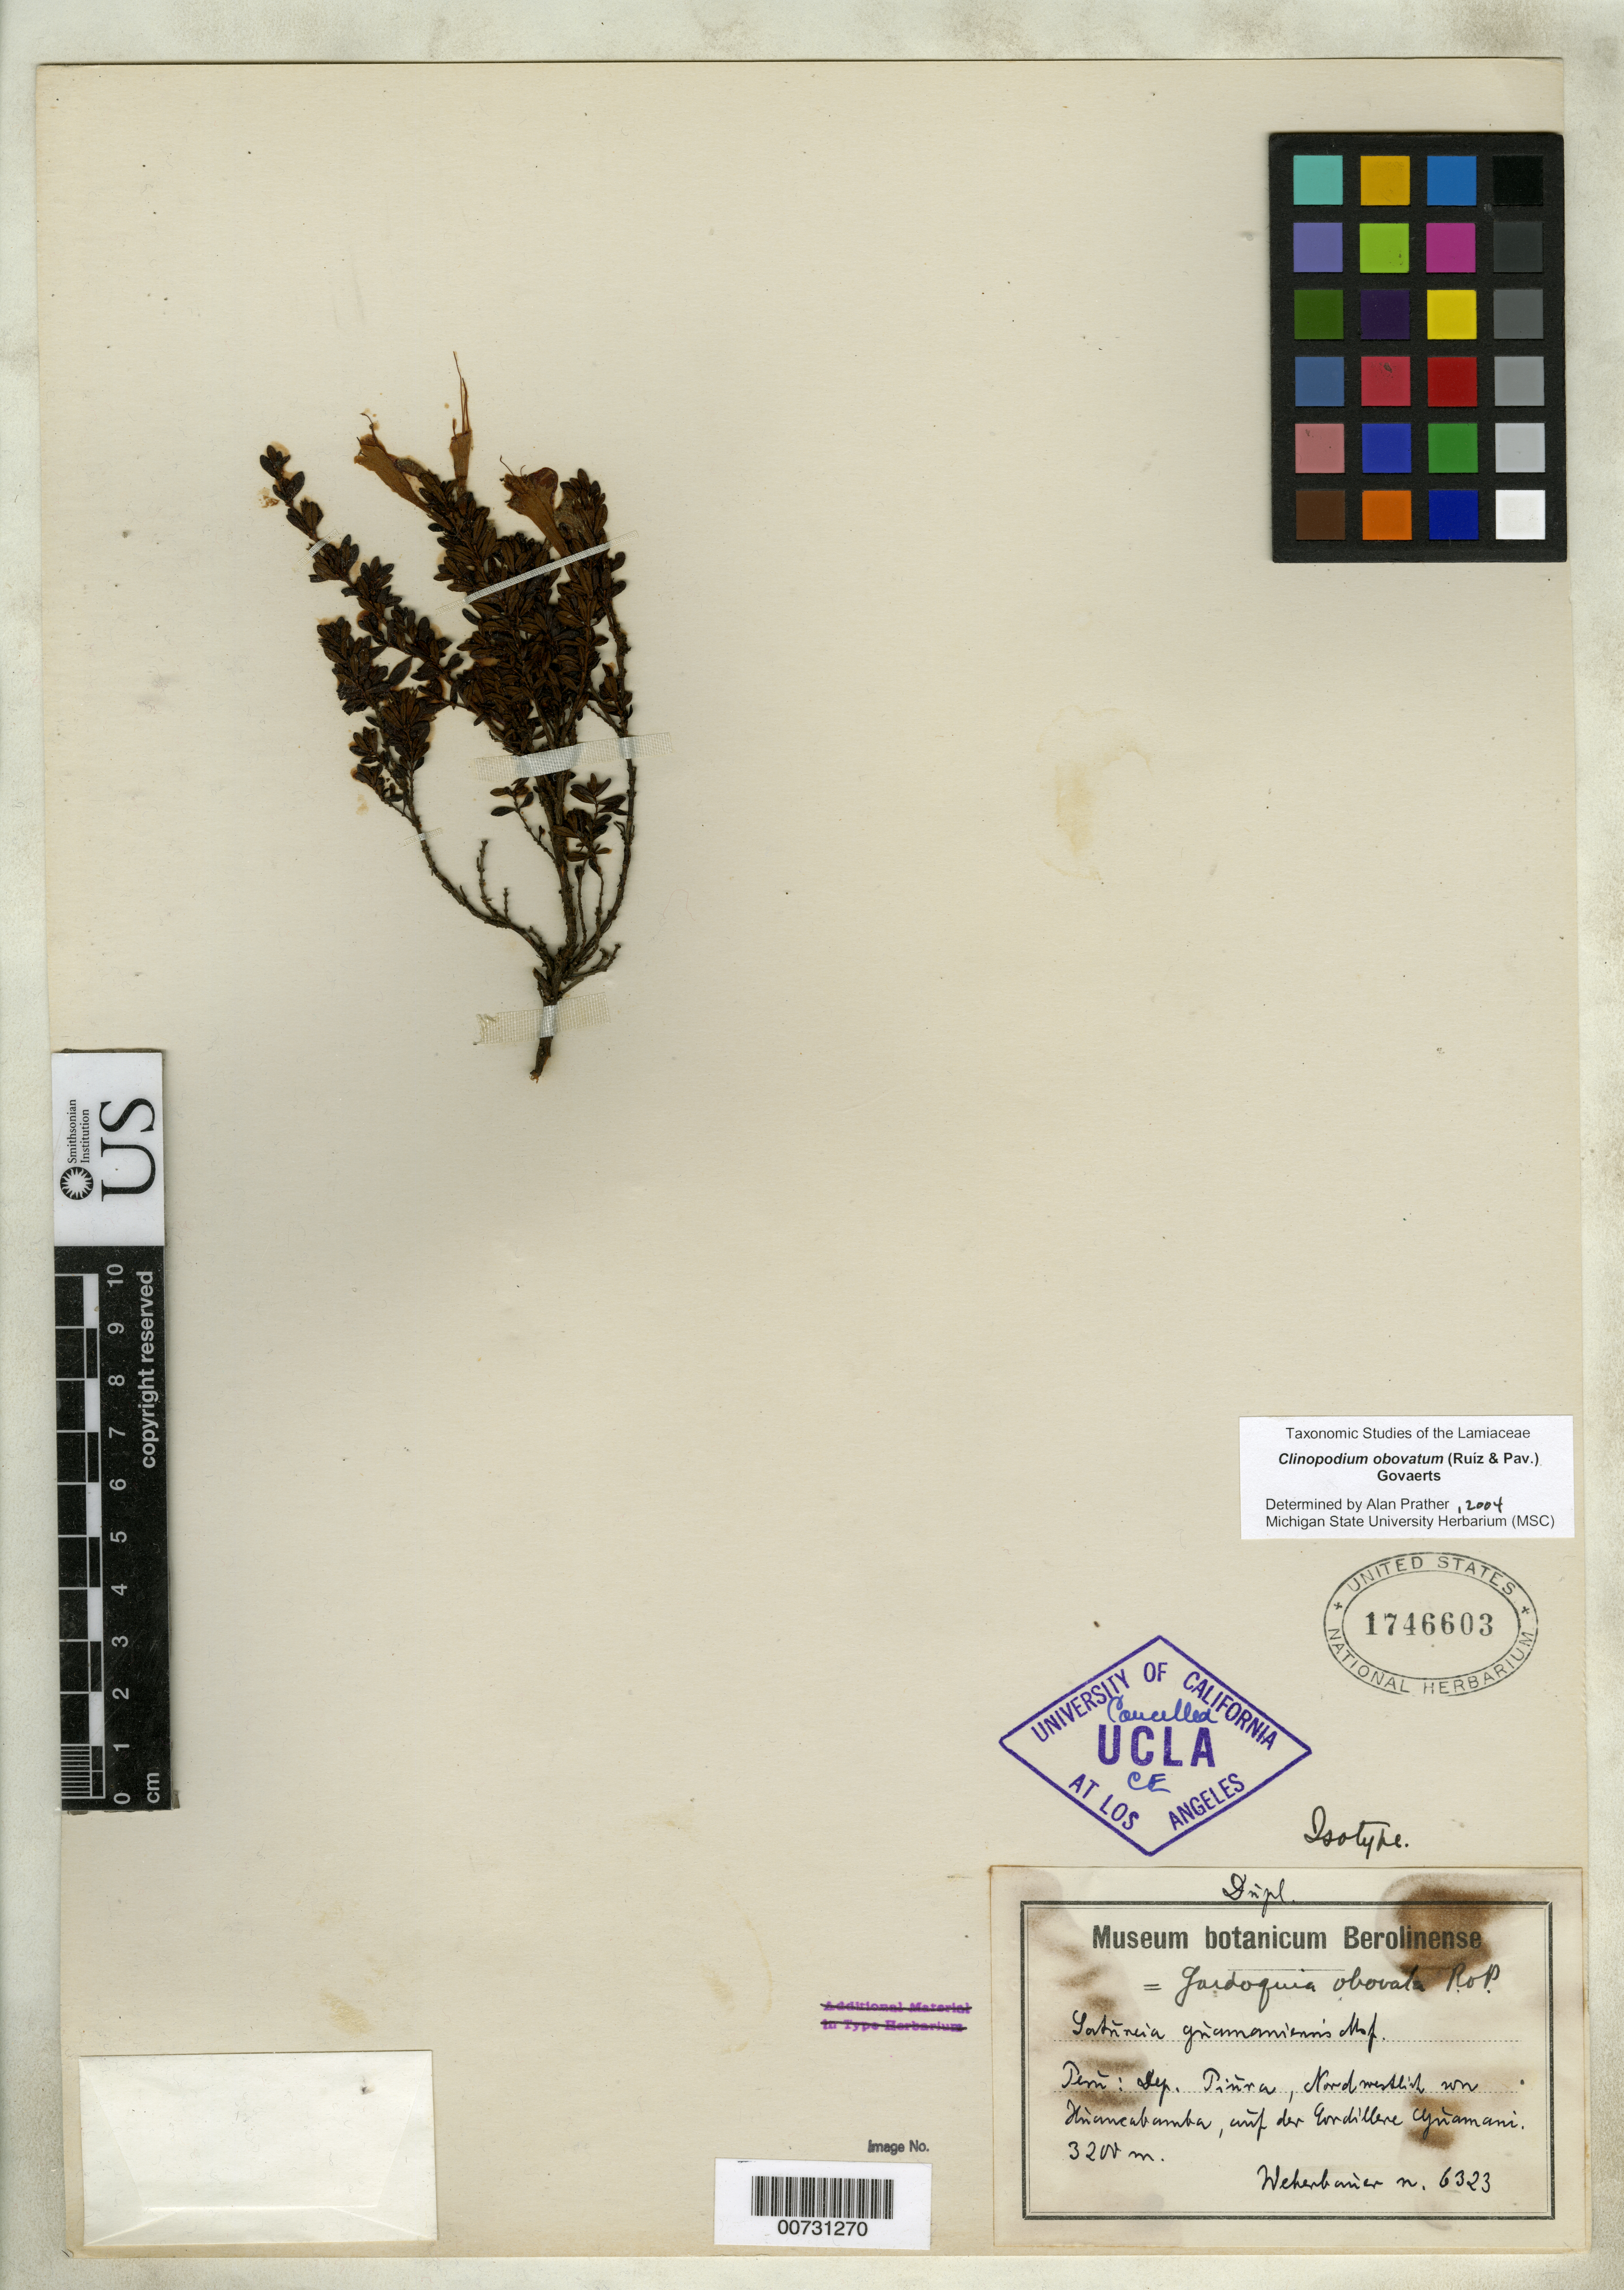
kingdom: Plantae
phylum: Tracheophyta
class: Magnoliopsida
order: Lamiales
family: Lamiaceae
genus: Satureja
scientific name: Satureja guamaniensis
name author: Mansf.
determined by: Prather, L. A.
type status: Isotype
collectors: A. Weberbauer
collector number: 6323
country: Peru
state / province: Piura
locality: Nordwestlich von Huancabamba, auf der Cordillera Guamani.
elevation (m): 3200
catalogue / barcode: US 1746603